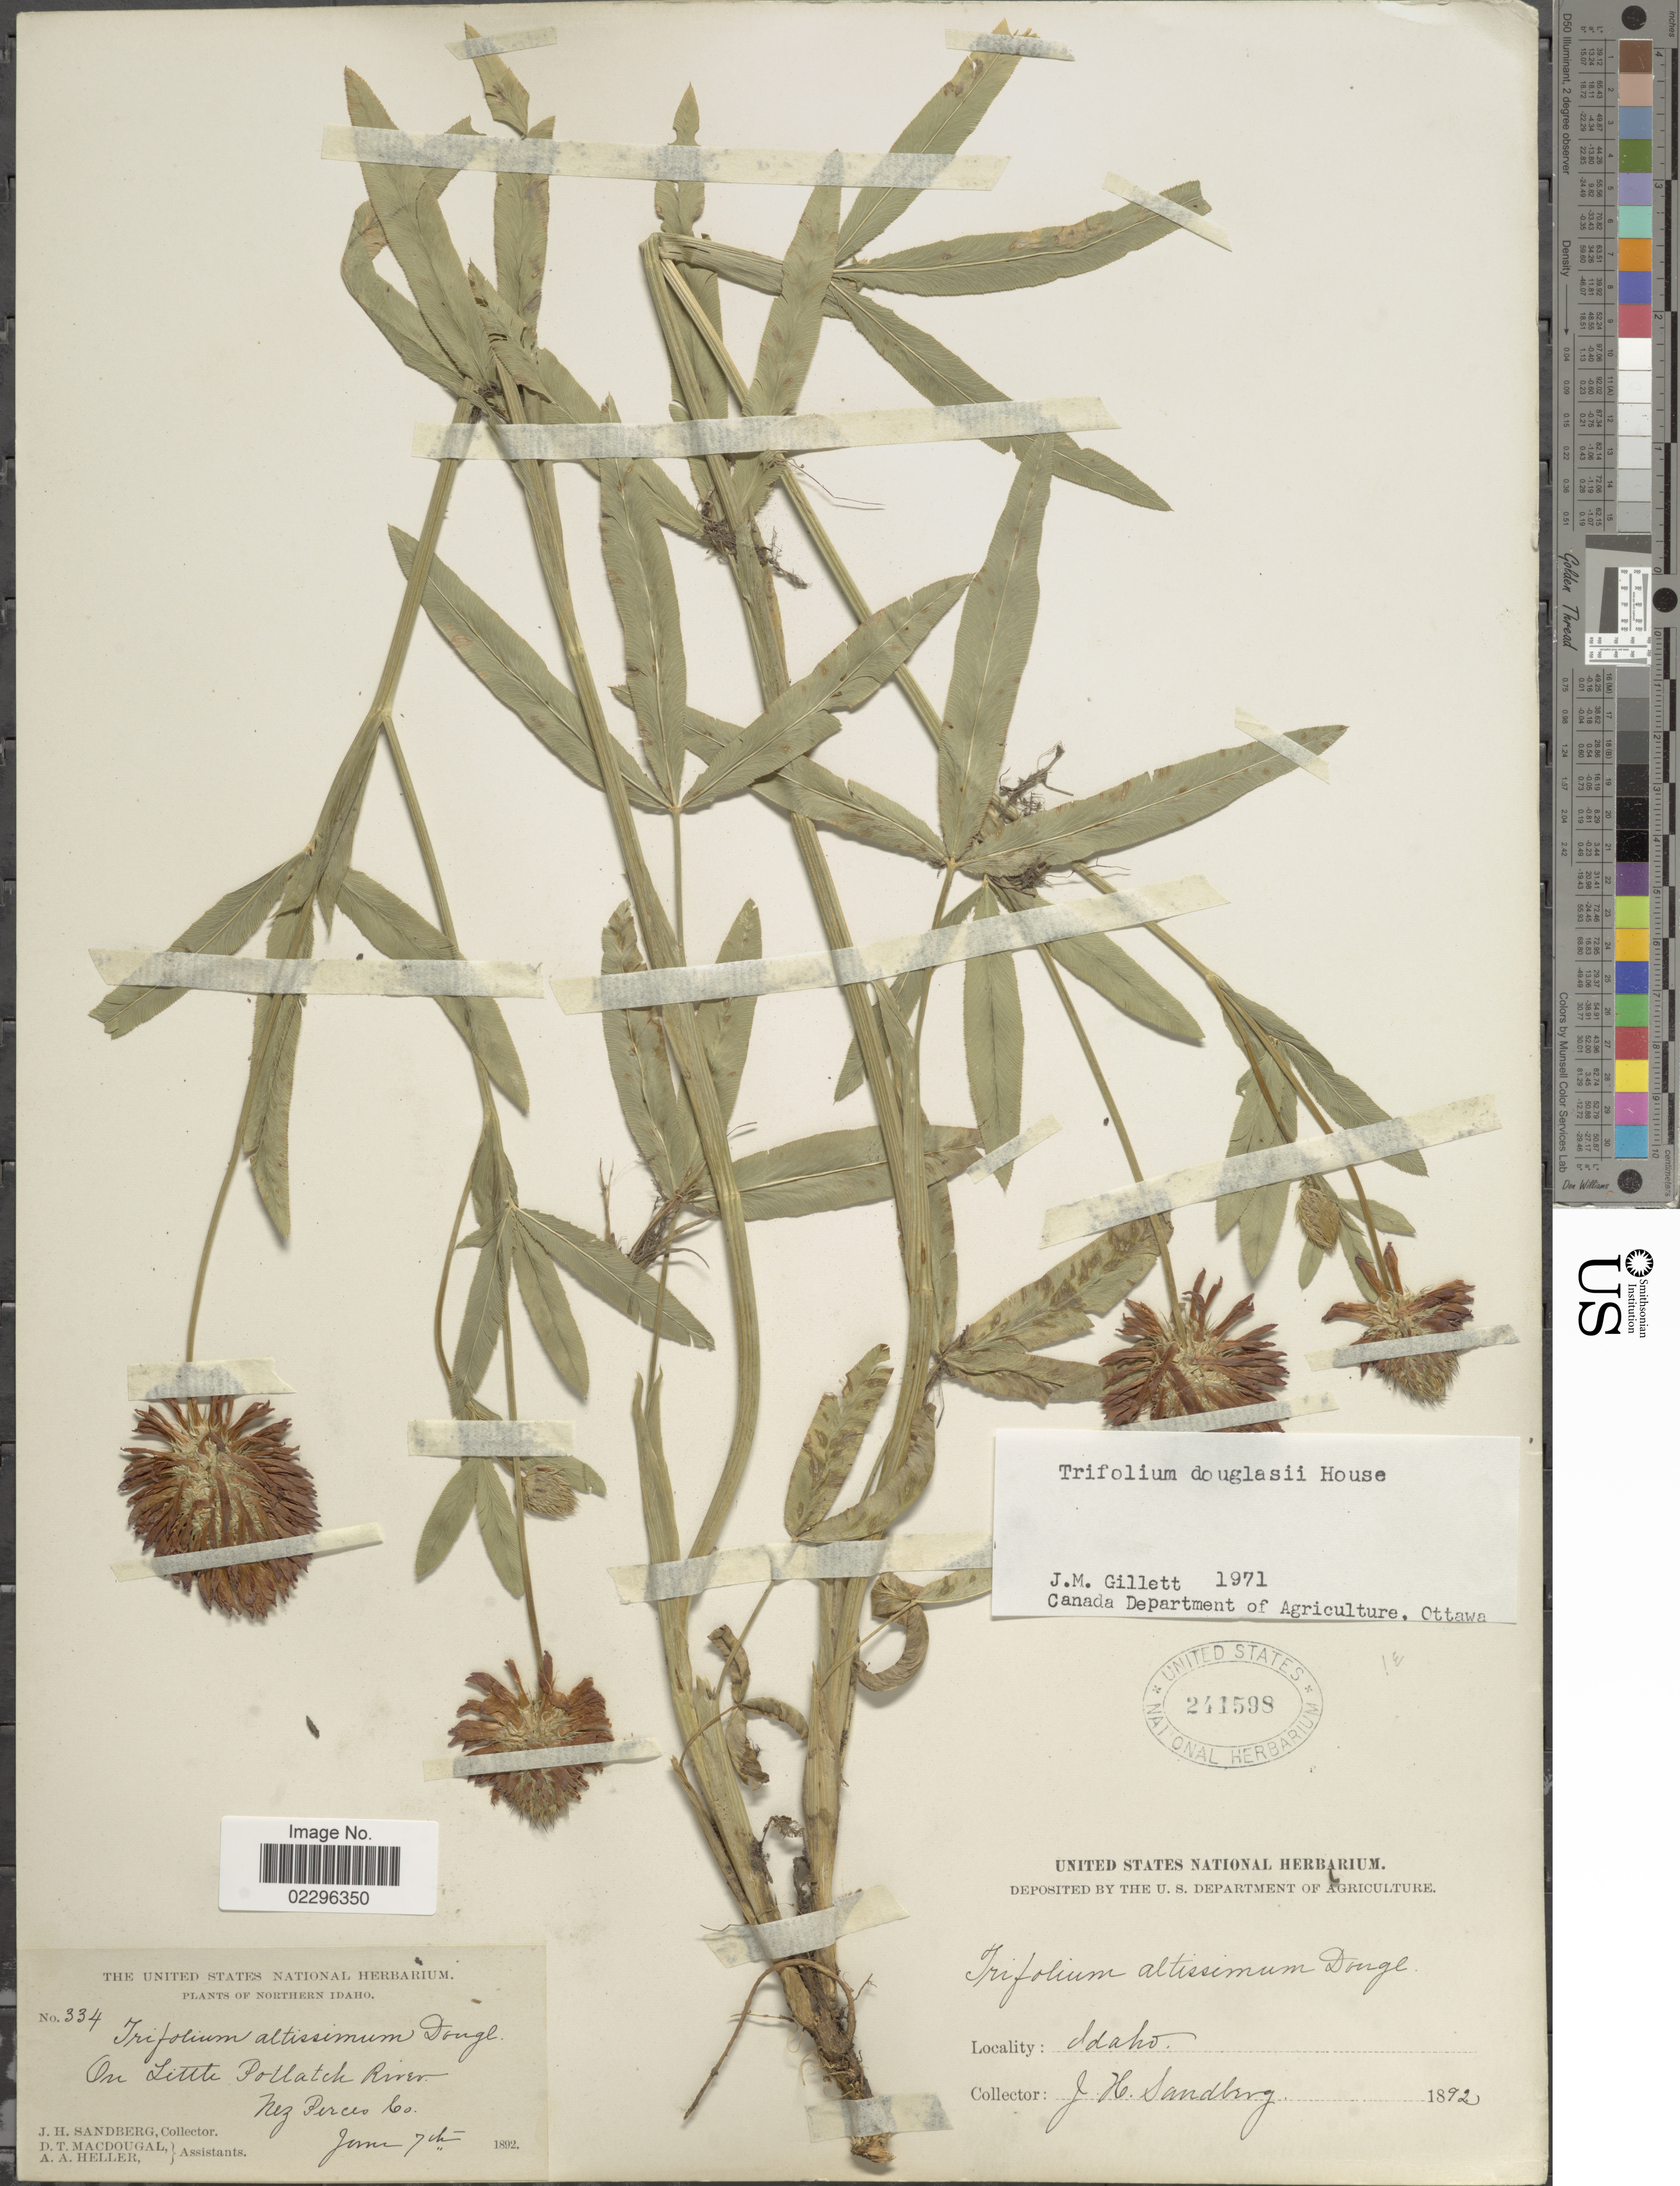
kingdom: Plantae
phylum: Tracheophyta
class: Magnoliopsida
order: Fabales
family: Fabaceae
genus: Trifolium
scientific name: Trifolium douglasii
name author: House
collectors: J. H. Sandberg, D. T. MacDougal & A. A. Heller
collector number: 334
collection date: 1892-06-07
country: United States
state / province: Idaho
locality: On Little Potlatch River. Nez Perces Co. Northern Idaho.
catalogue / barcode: US 241598